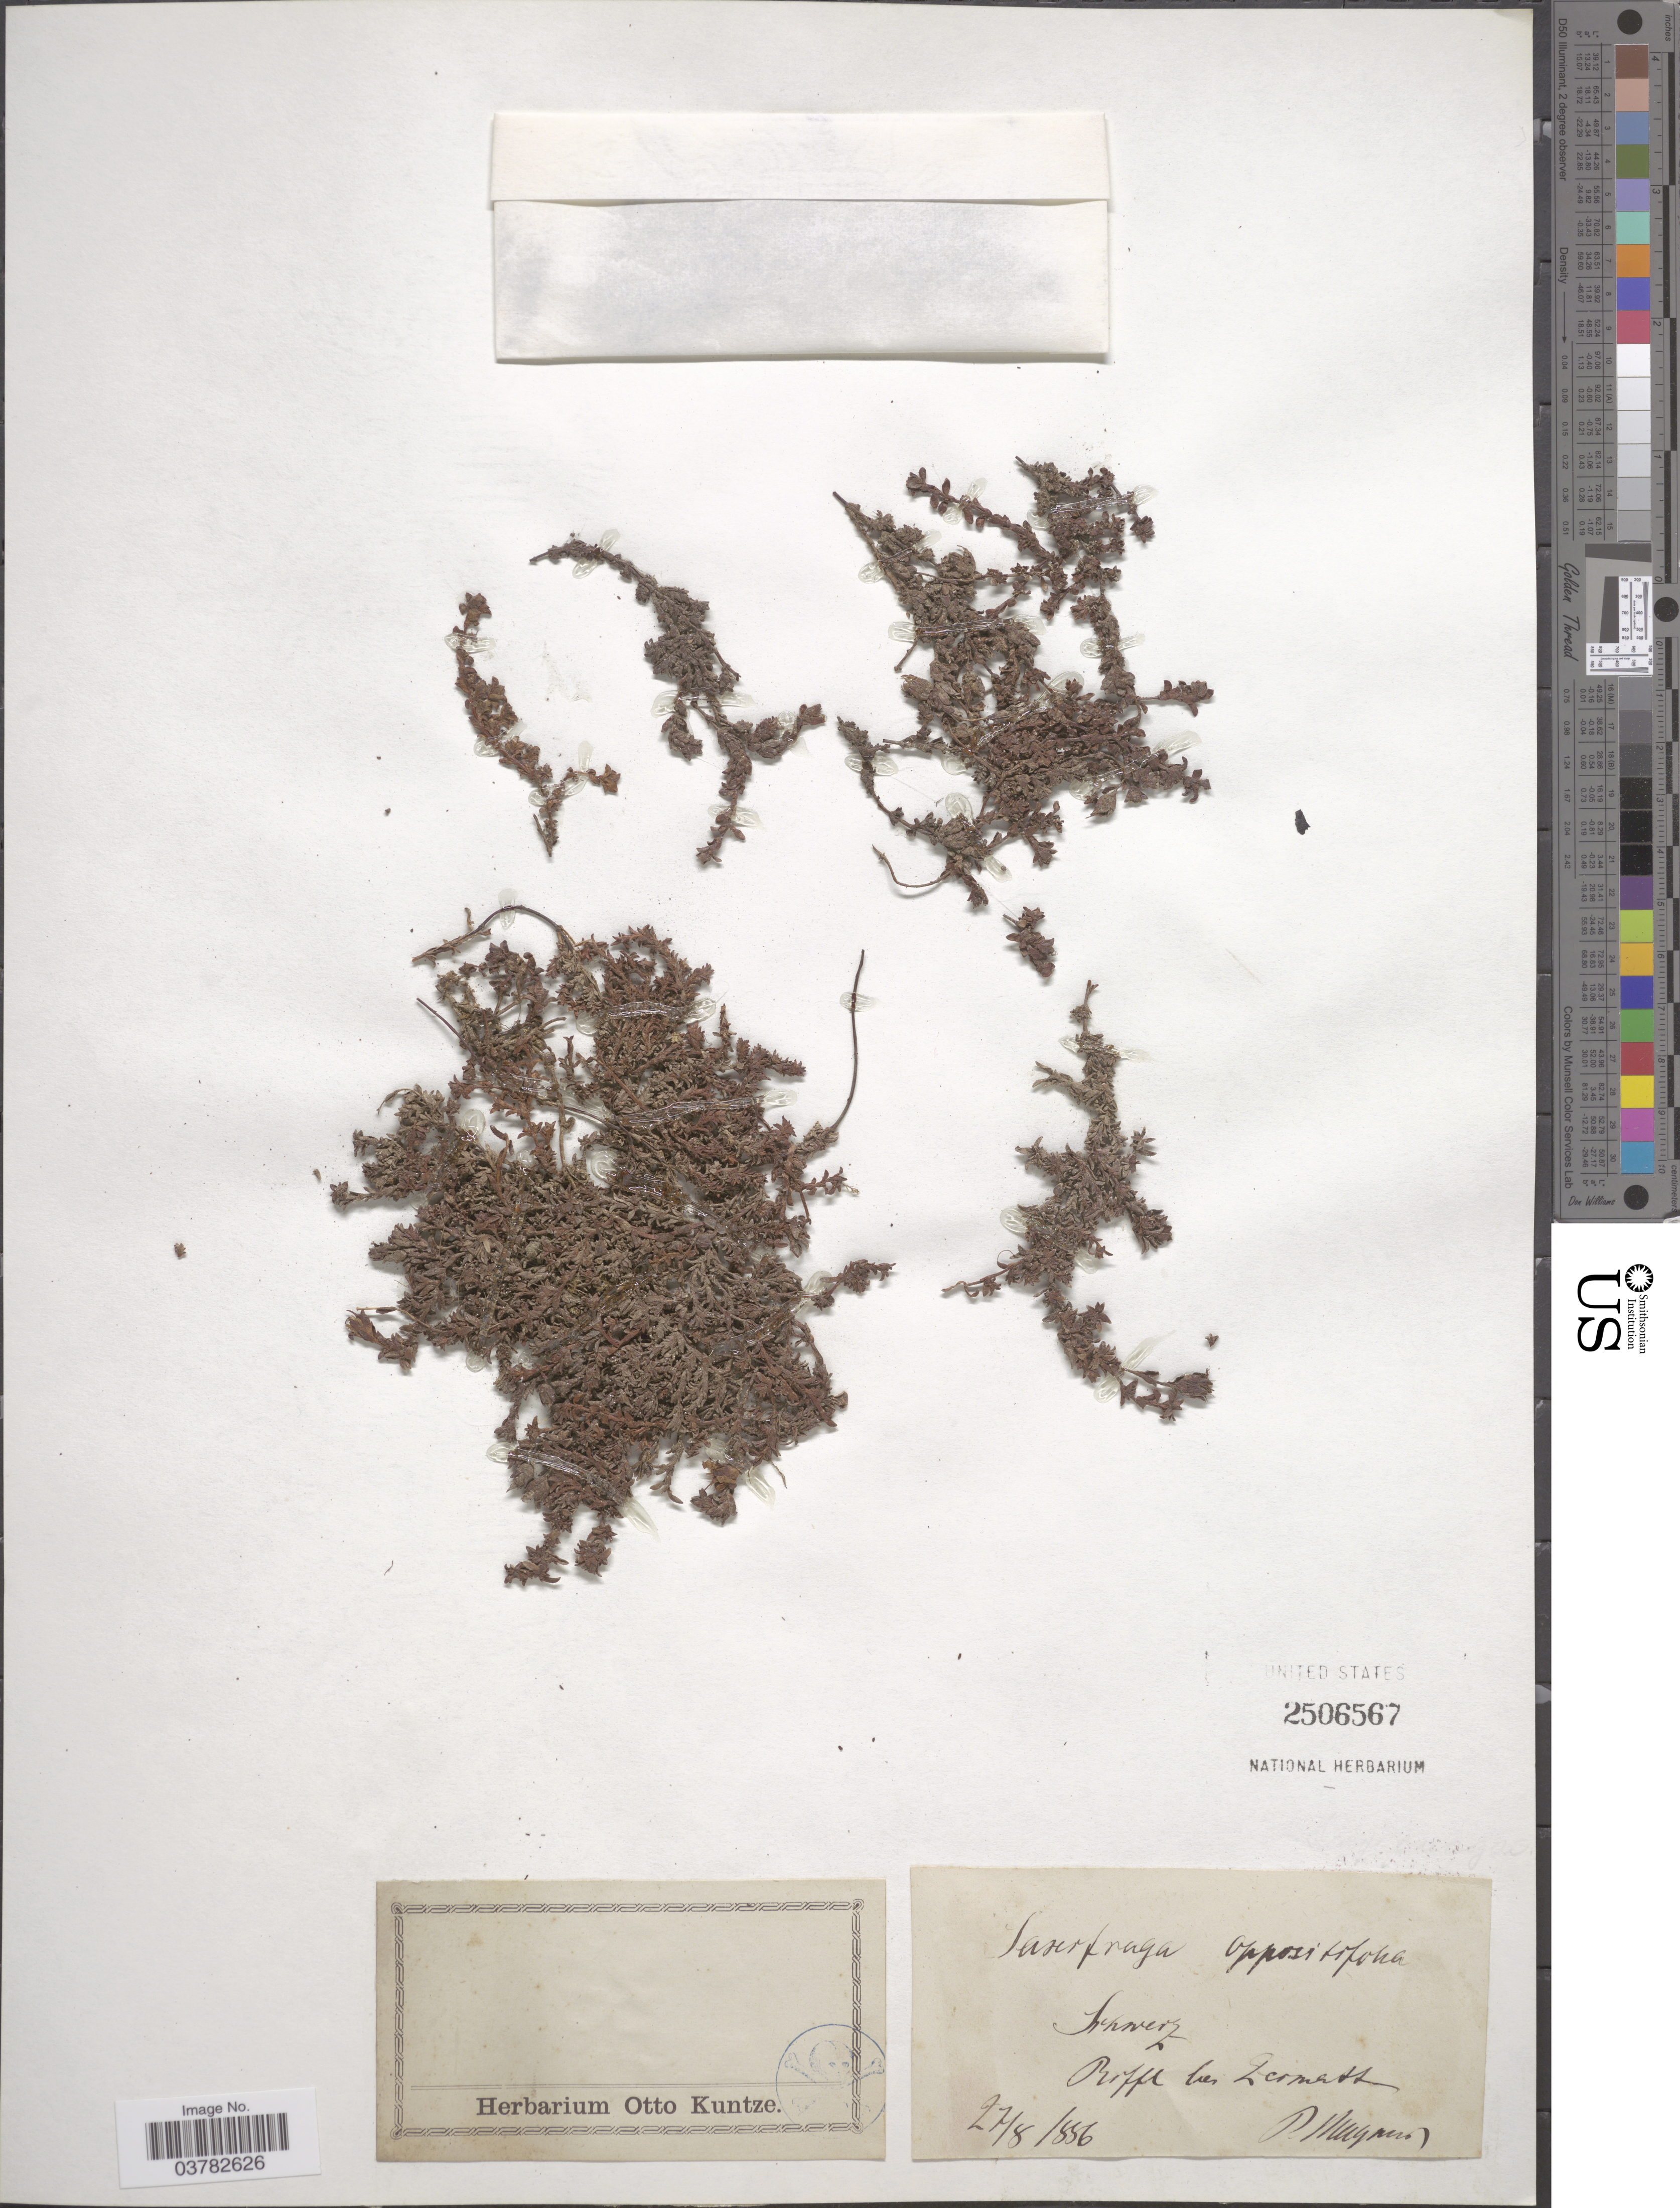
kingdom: Plantae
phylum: Tracheophyta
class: Magnoliopsida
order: Saxifragales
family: Saxifragaceae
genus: Saxifraga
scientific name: Saxifraga oppositifolia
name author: L.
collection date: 1886-08-27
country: Switzerland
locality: Schweiz. Riffl bei Zermatt.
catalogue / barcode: US 2506567